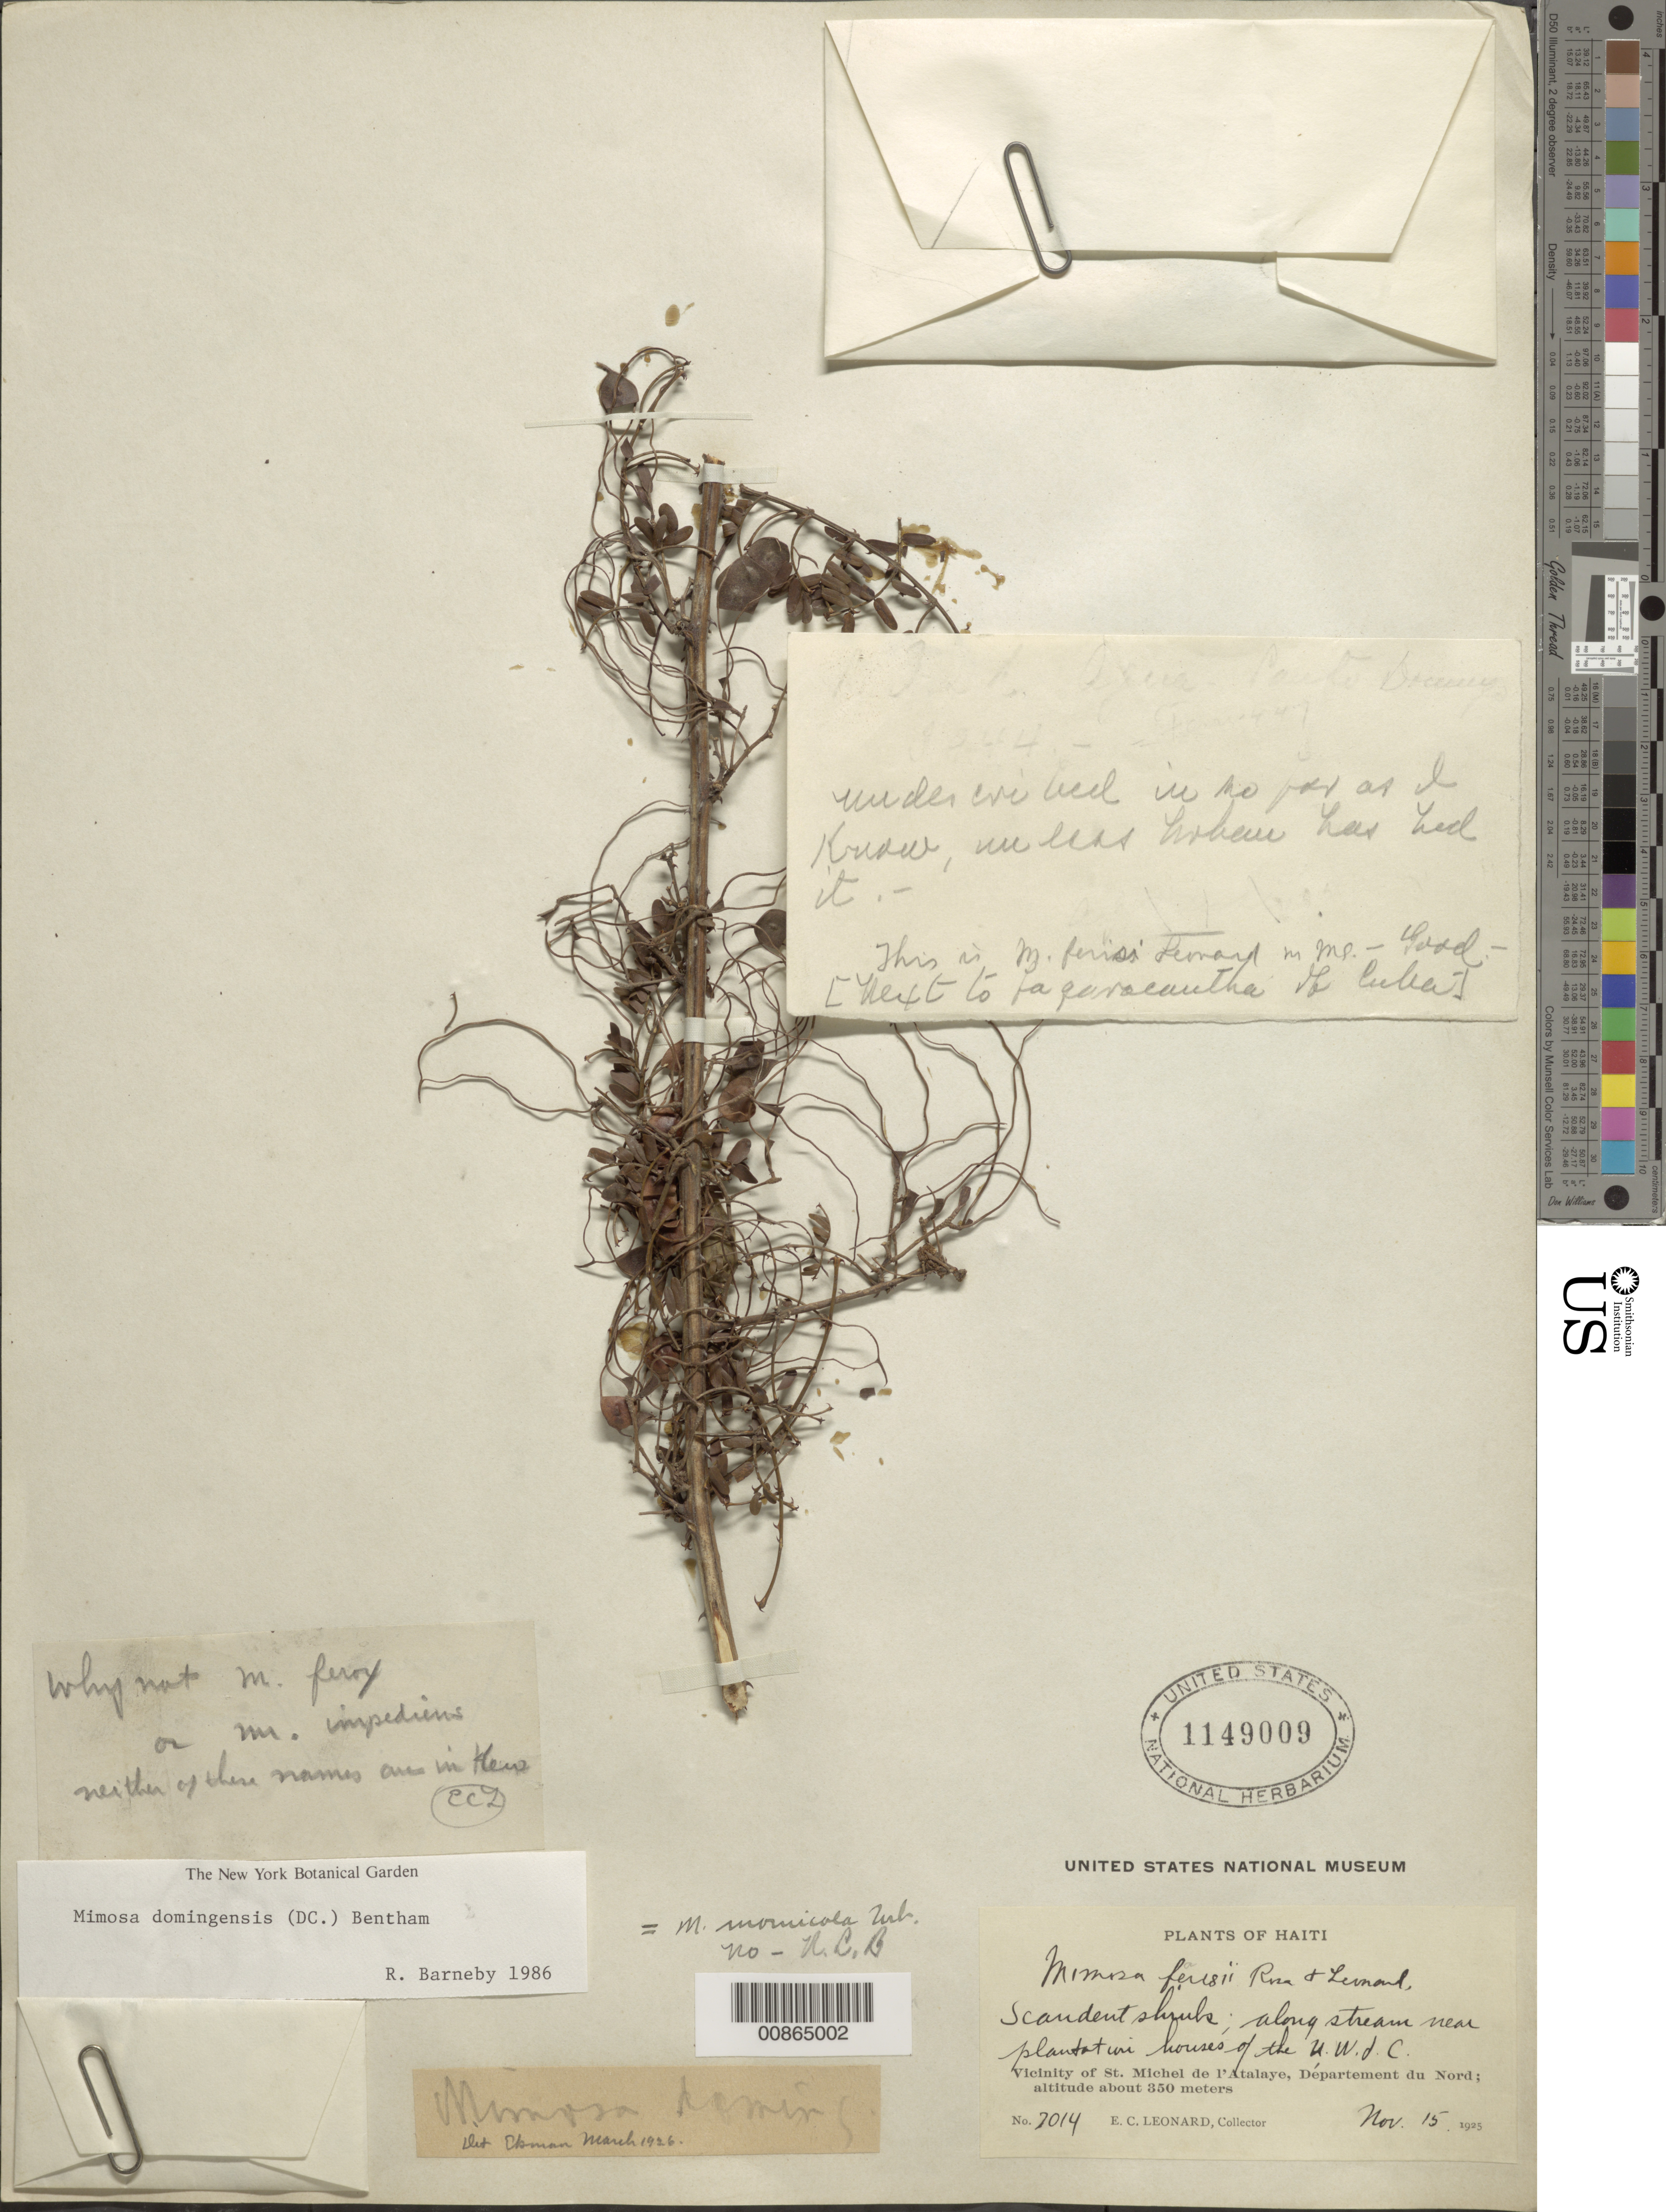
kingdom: Plantae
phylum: Tracheophyta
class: Magnoliopsida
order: Fabales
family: Fabaceae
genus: Mimosa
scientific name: Mimosa domingensis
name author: (DC.) Benth.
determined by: Barneby, Rupert C., (NY)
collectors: E. C. Leonard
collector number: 7014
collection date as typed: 15 Nov 1925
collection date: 1925-11-15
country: Haiti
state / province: Nord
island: Hispaniola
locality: Vicinity of St. Michel de l'Atalaye, along stream near plantation houses of the U. West Indies Co.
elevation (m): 350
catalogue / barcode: US 1149009